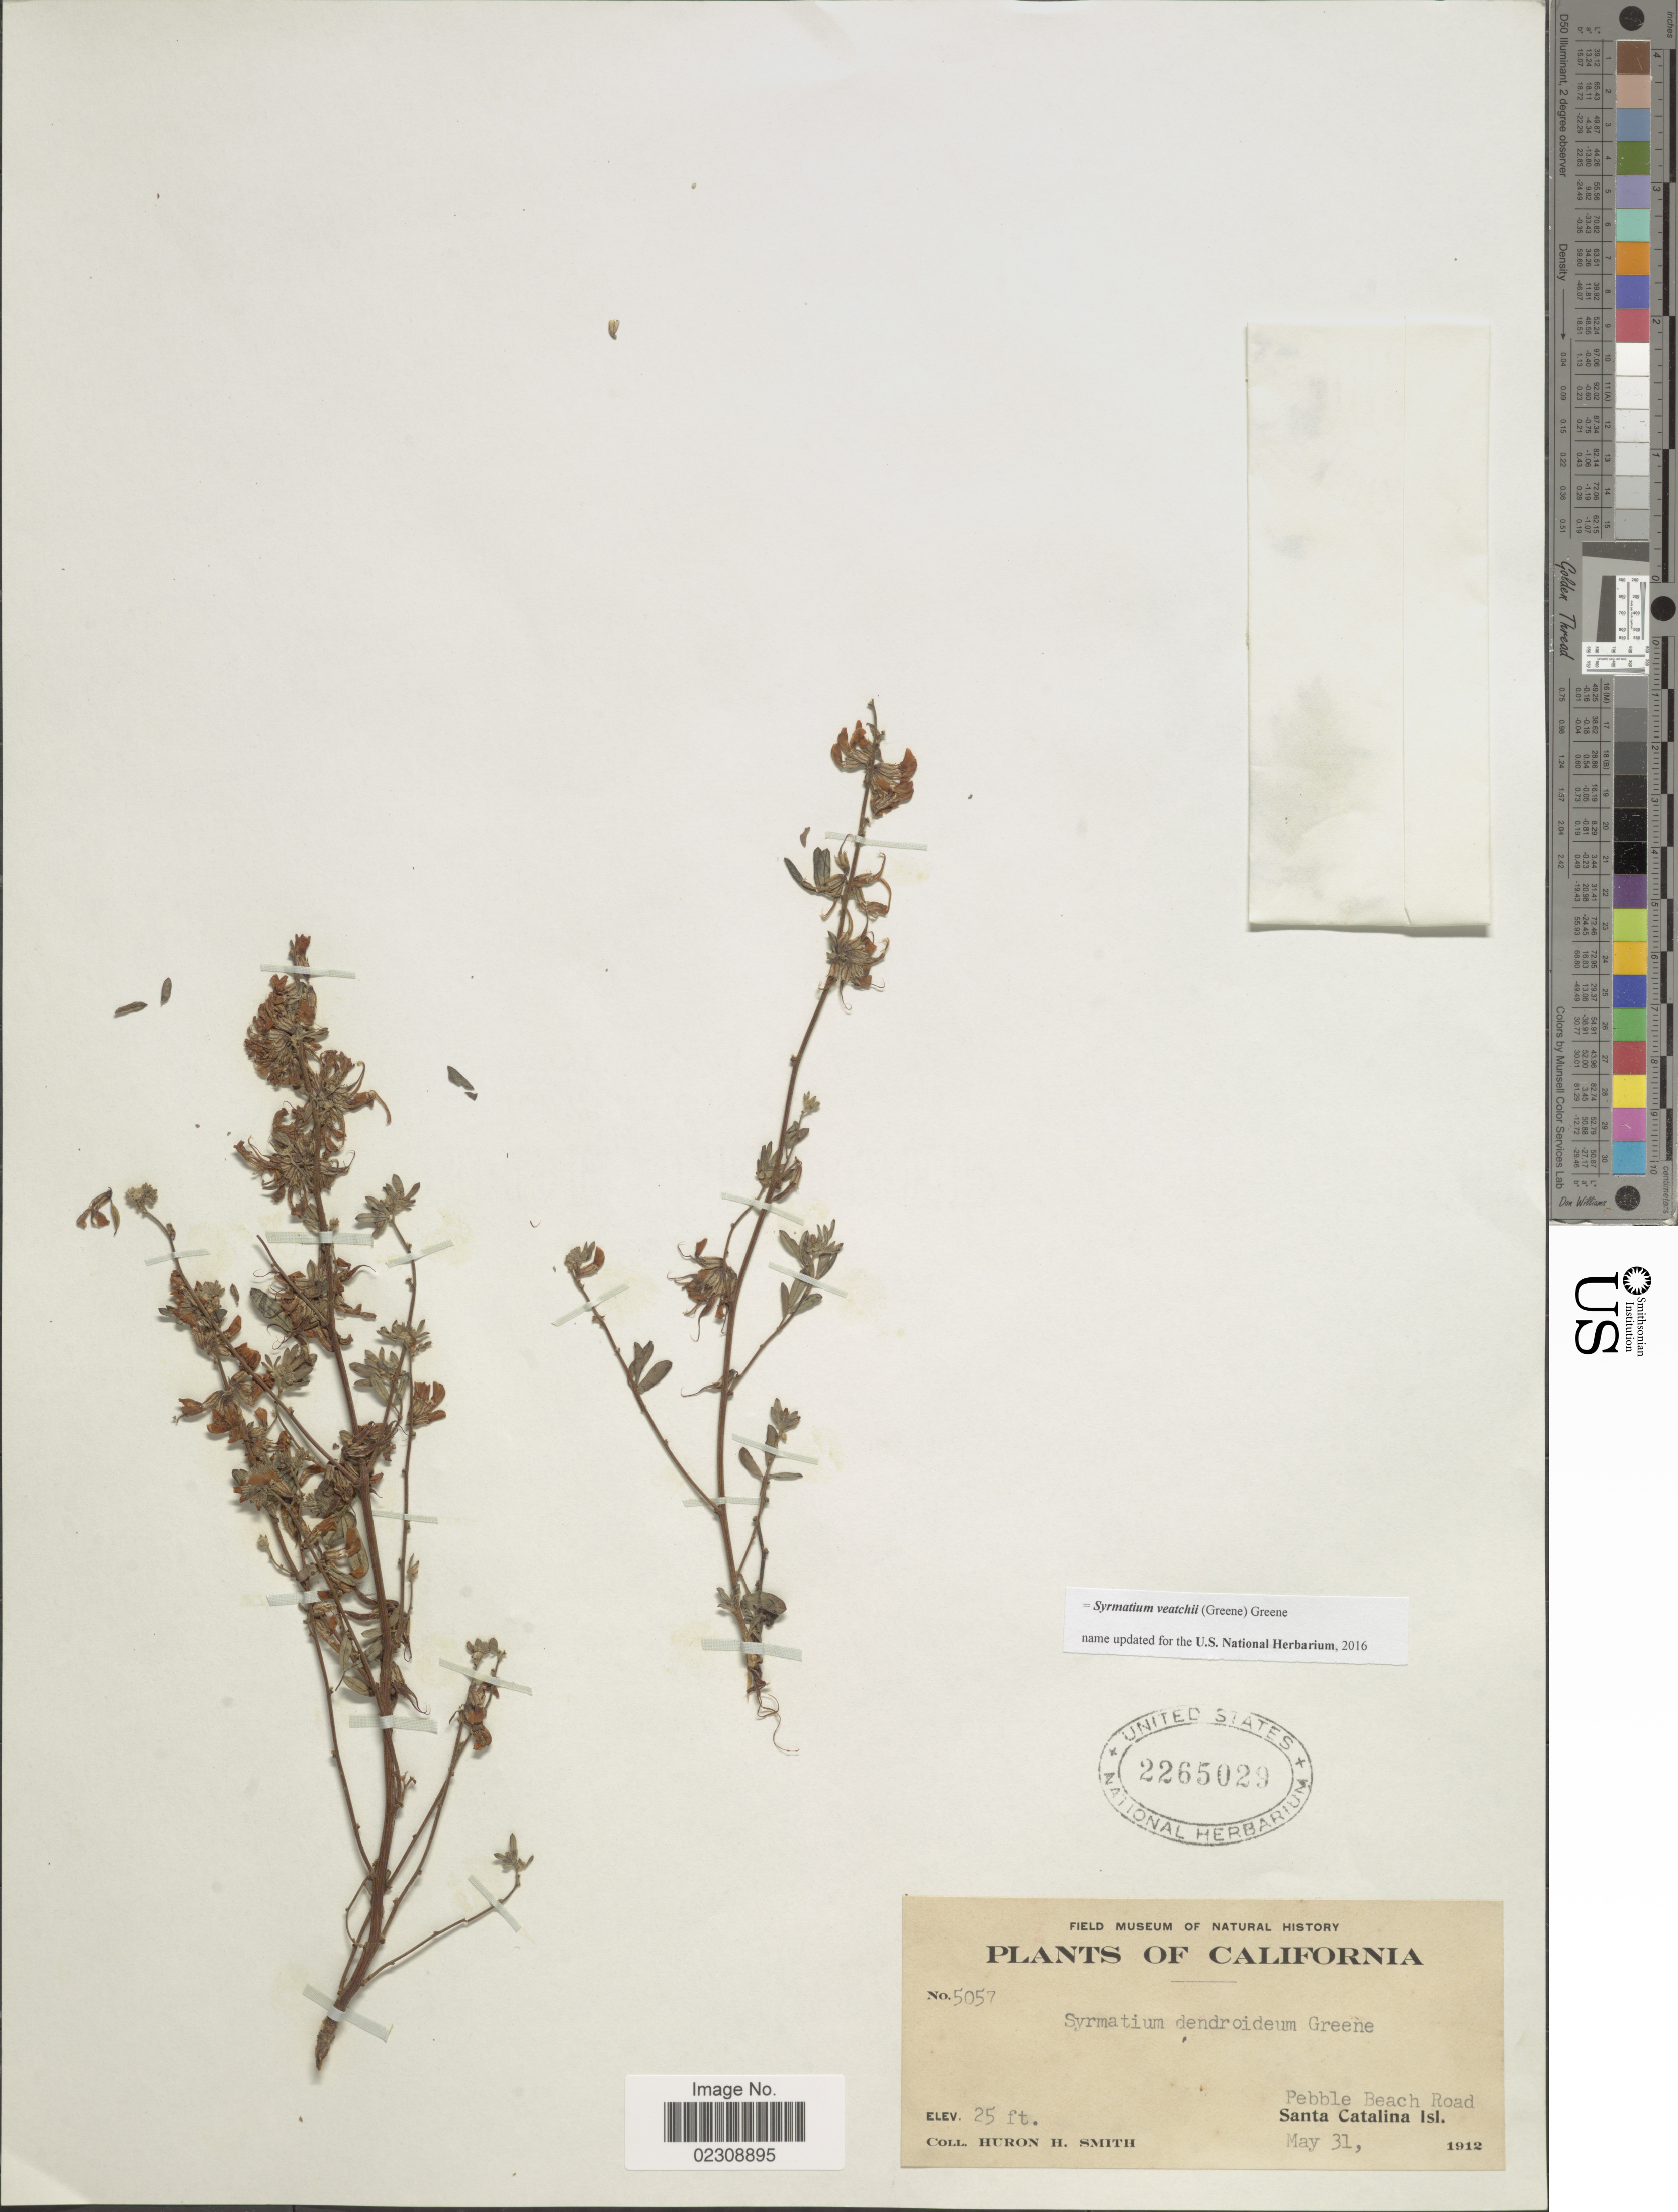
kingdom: Plantae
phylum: Tracheophyta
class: Magnoliopsida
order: Fabales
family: Fabaceae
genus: Syrmatium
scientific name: Syrmatium veatchii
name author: (Greene) Greene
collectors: Huron H. Smith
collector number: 5057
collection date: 1912-05-31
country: United States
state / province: California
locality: Pebble Beach Road. Santa Catalina Isl.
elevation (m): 8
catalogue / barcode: US 2265029